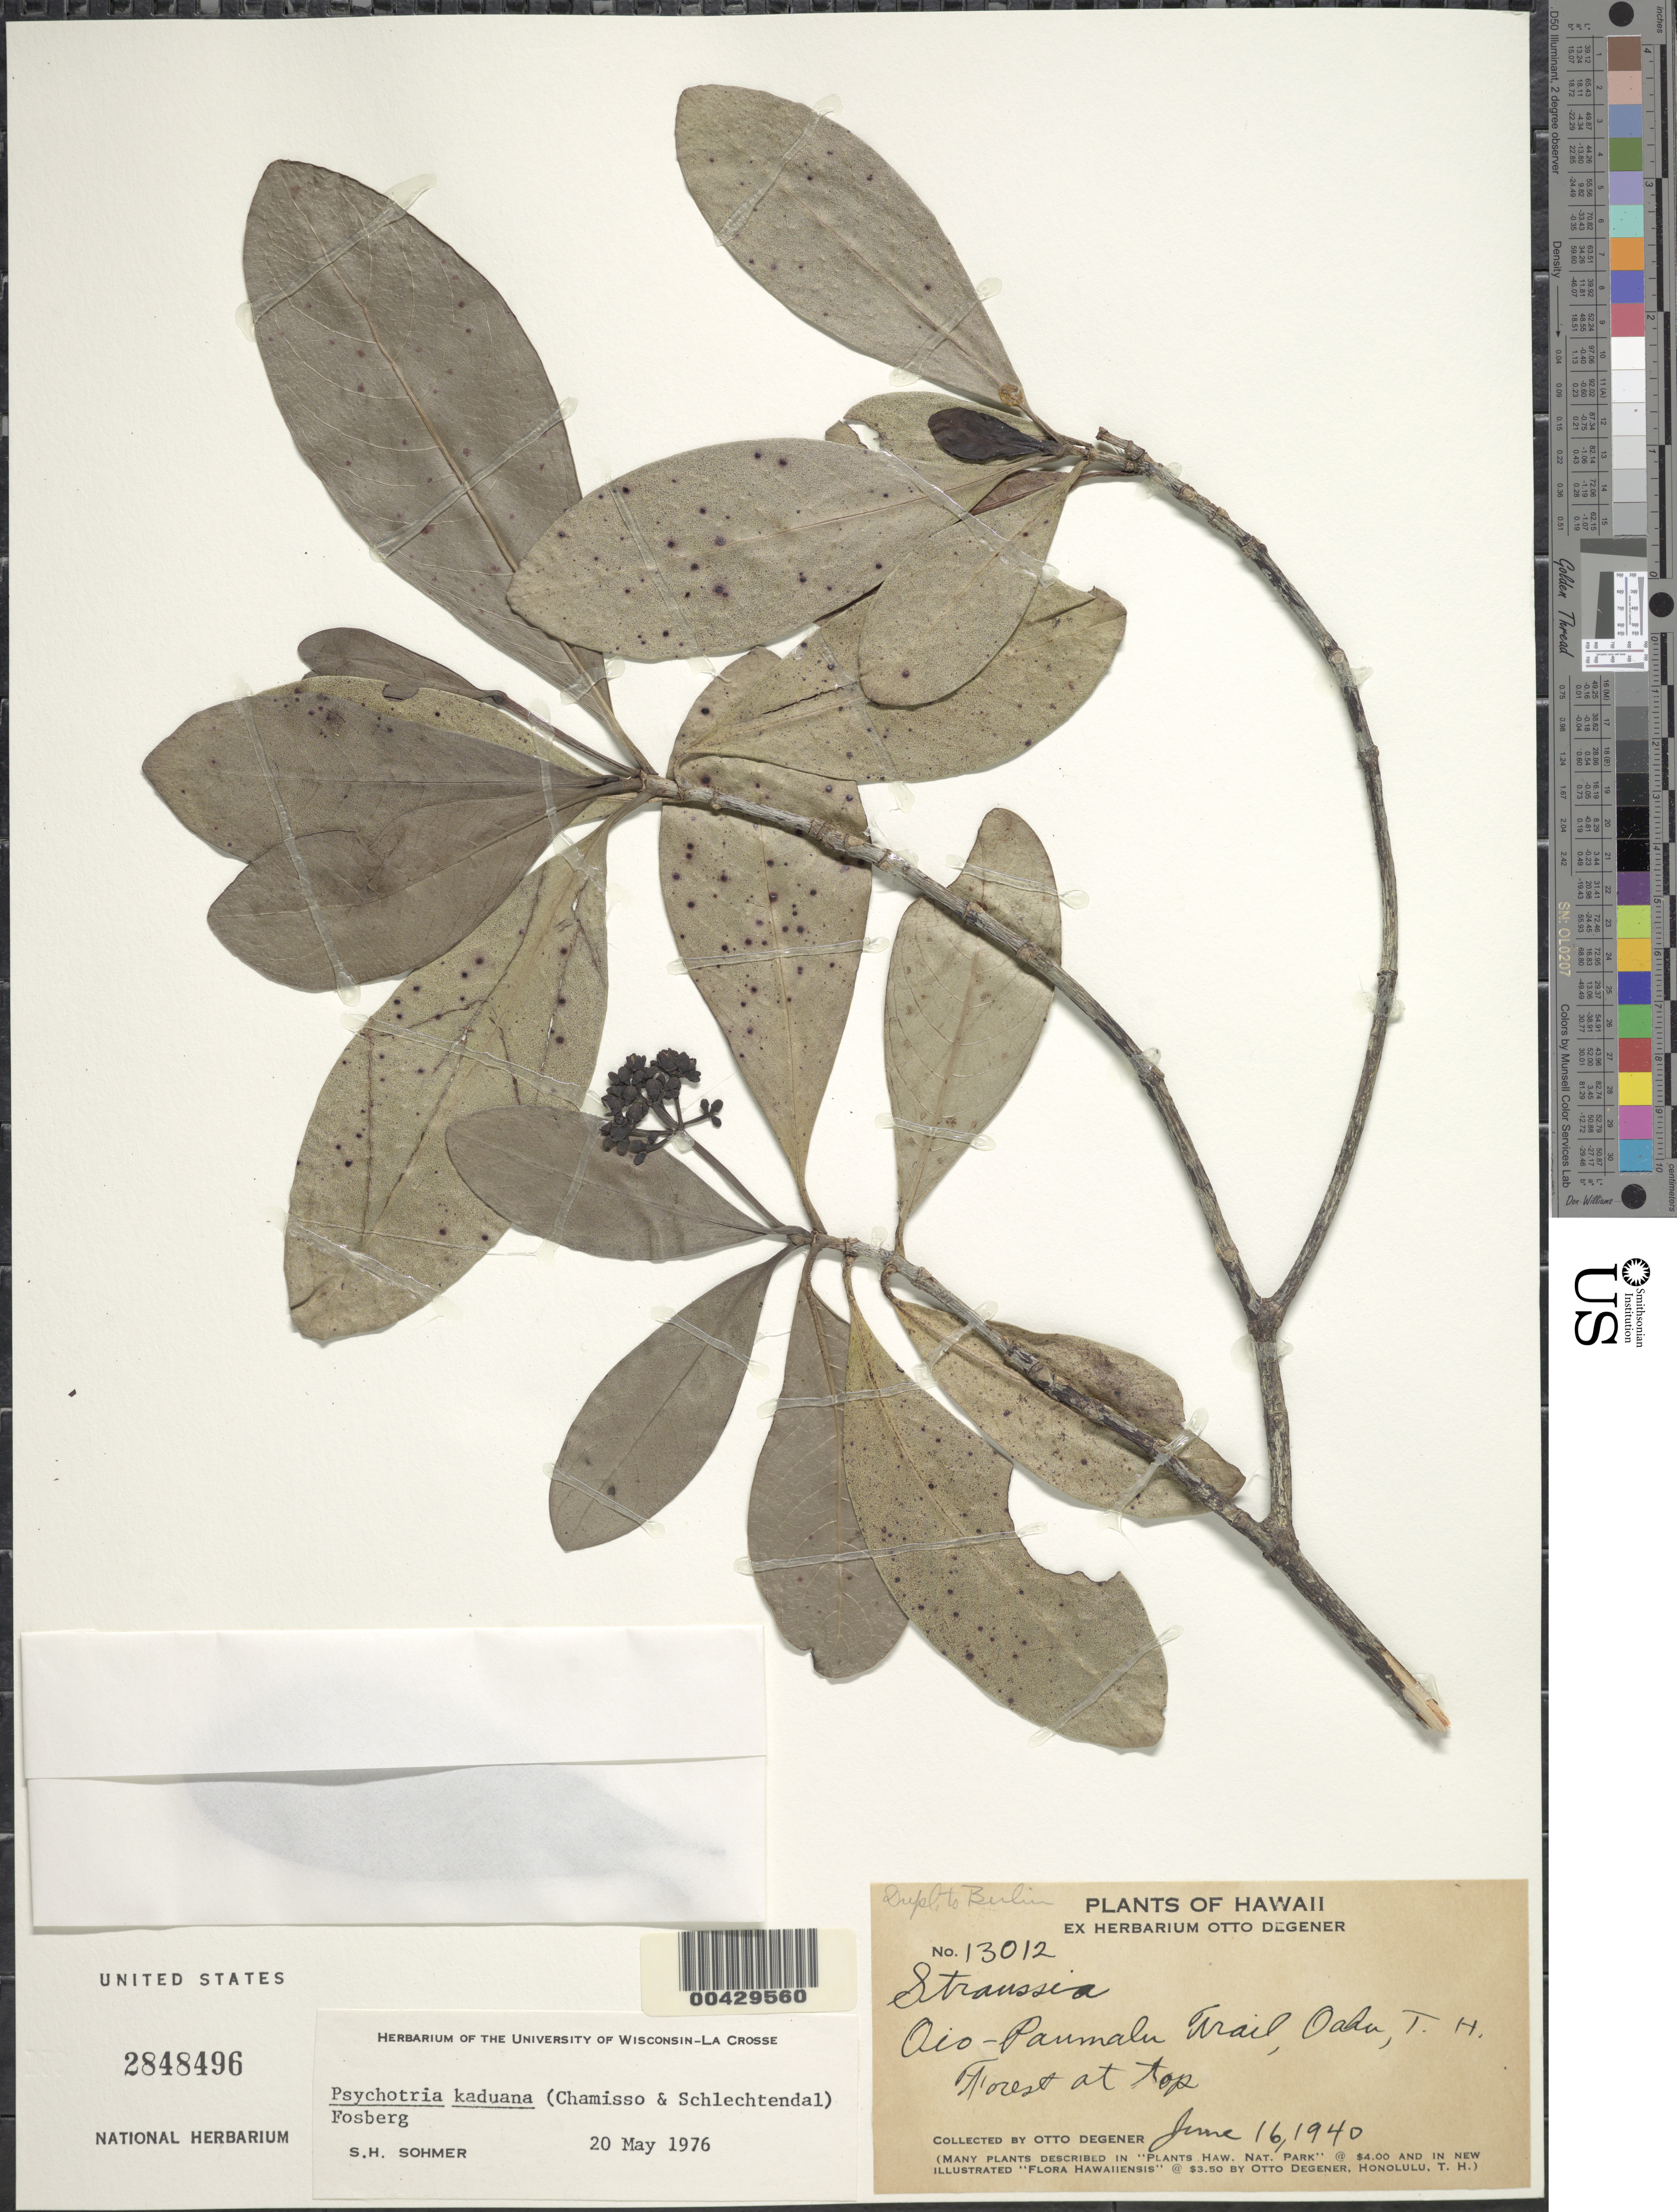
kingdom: Plantae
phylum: Tracheophyta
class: Magnoliopsida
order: Gentianales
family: Rubiaceae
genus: Psychotria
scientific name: Psychotria kaduana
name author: (Cham. & Schltdl.) Fosberg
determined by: Sohmer, S. H.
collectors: O. Degener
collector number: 13012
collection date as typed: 16 Jun 1940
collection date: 1940-06-16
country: United States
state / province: Hawaii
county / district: Honolulu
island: Oahu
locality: Oio-Paumalu Trail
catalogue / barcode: US 2848496